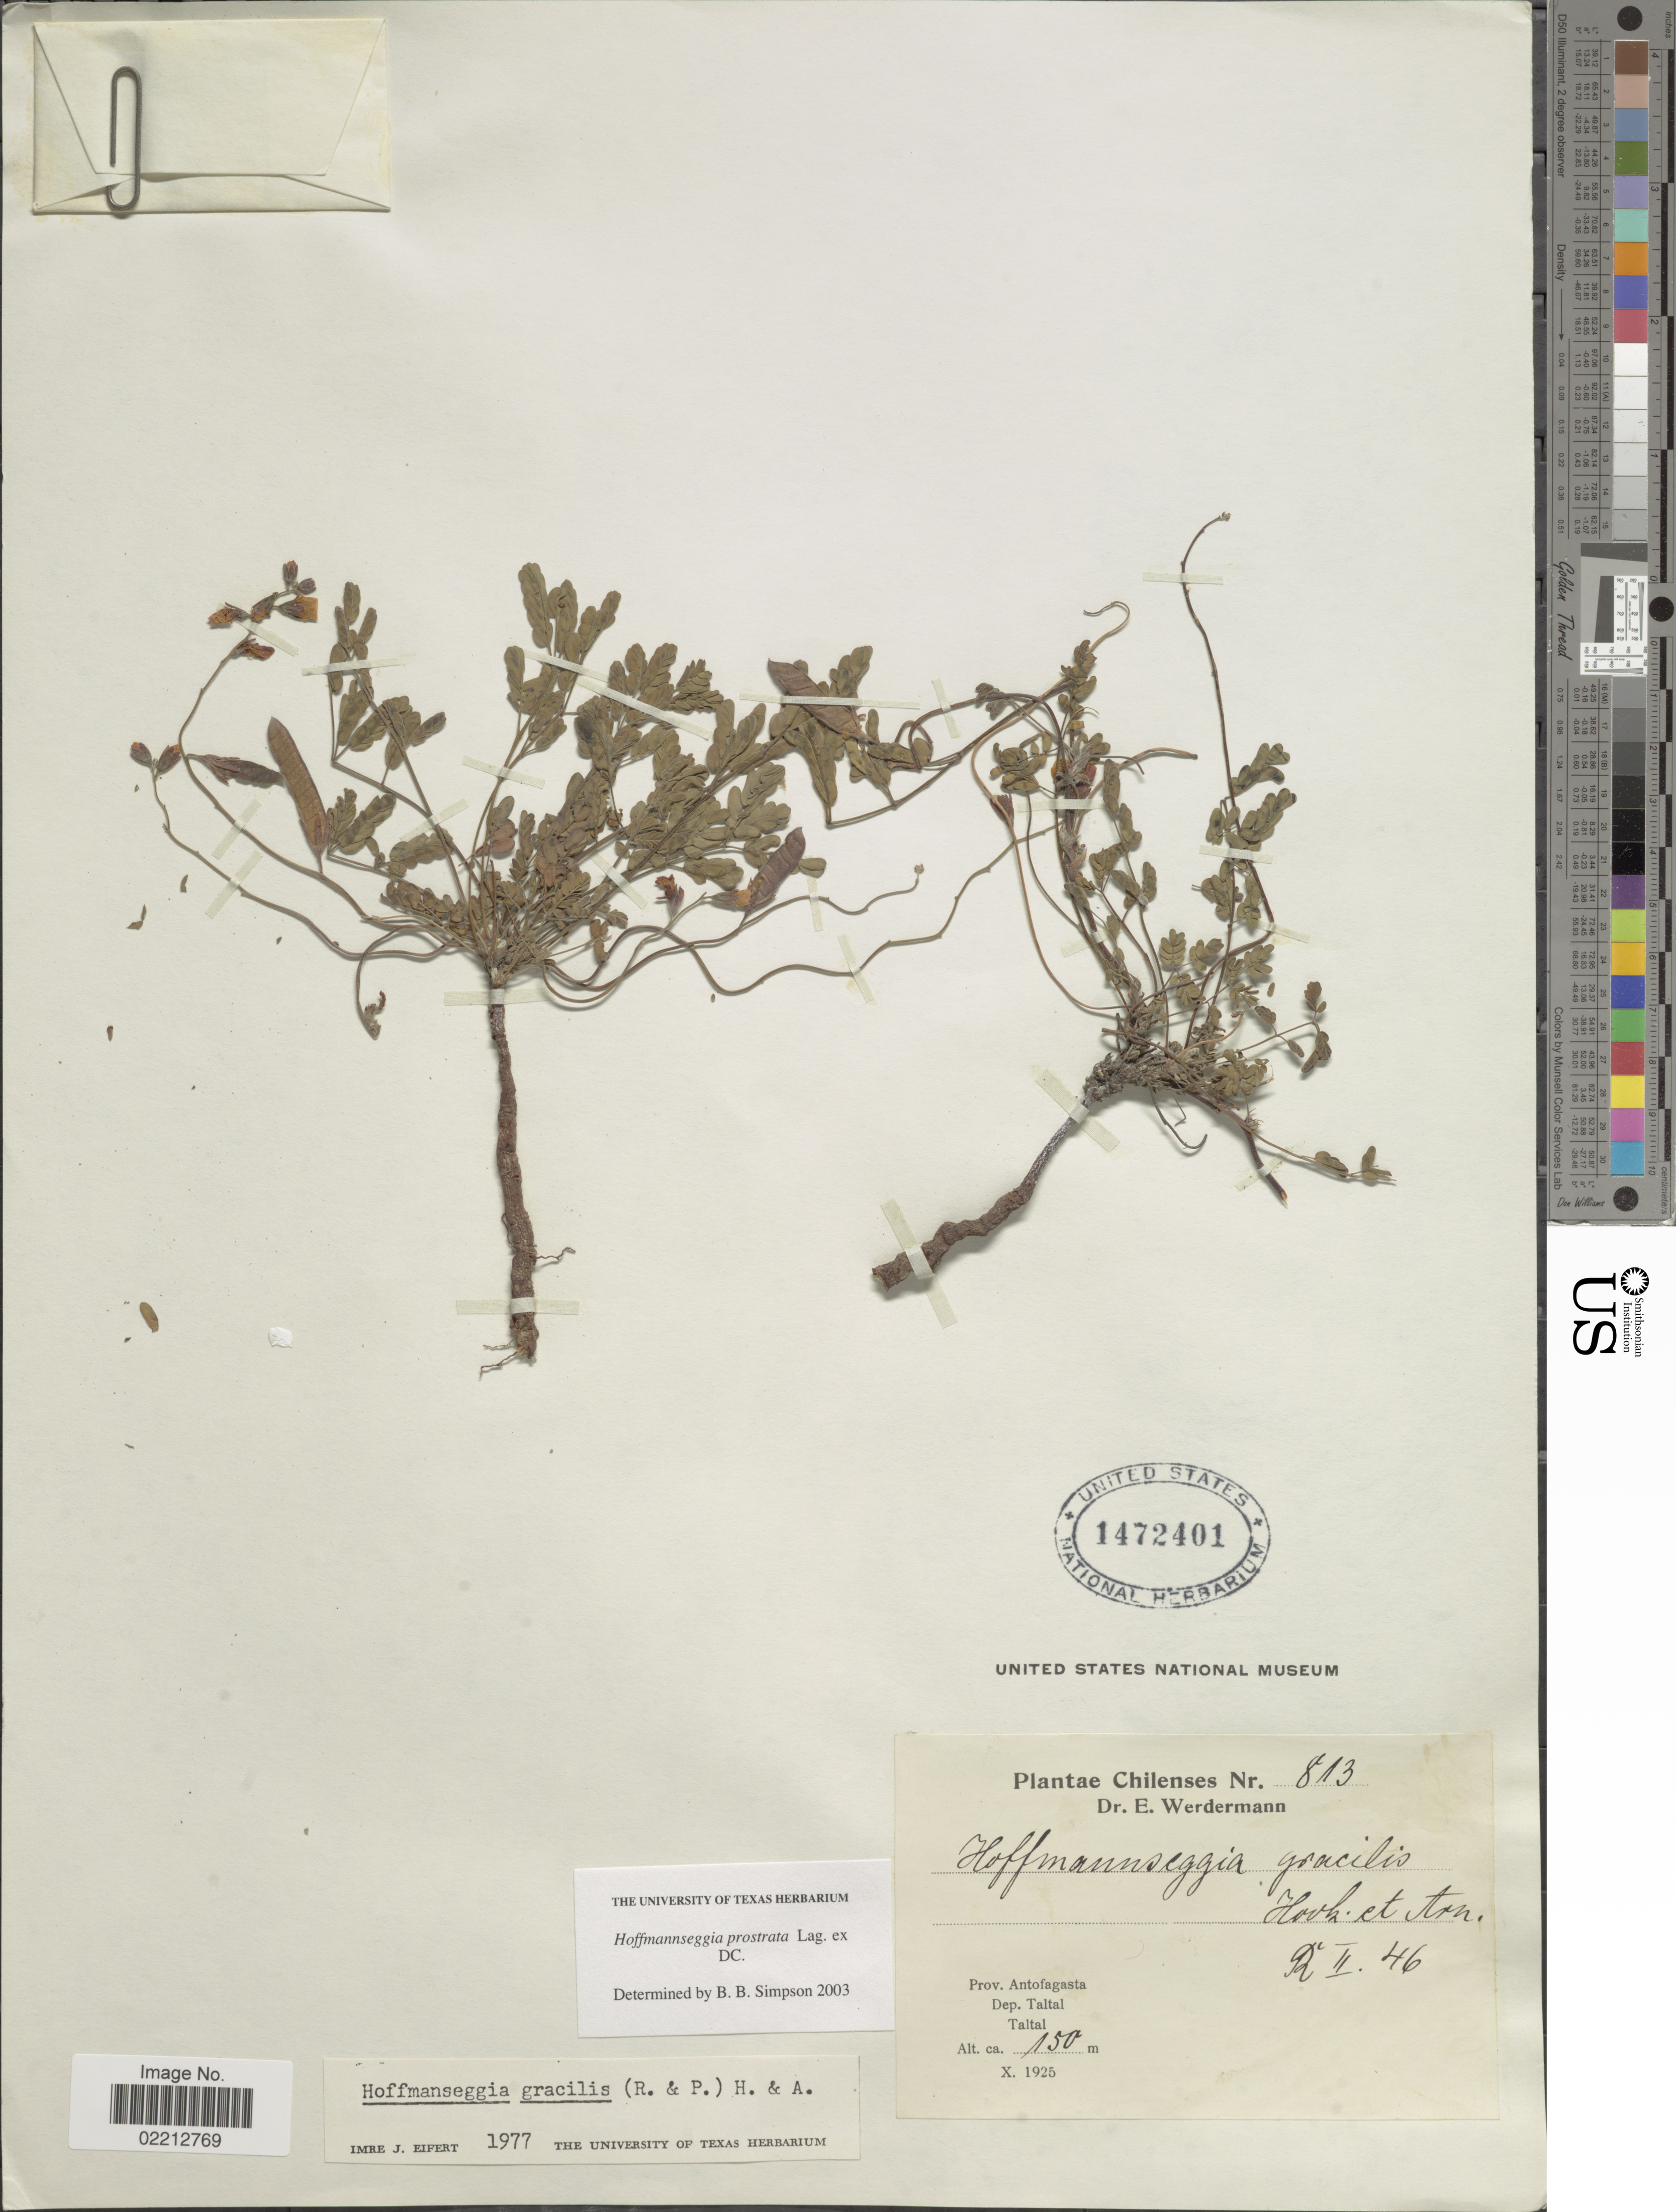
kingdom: Plantae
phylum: Tracheophyta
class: Magnoliopsida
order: Fabales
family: Fabaceae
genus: Hoffmannseggia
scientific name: Hoffmannseggia prostrata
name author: Lag. ex DC.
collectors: E. Werdermann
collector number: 813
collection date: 1925-10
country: Chile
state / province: Antofagasta (II)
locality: Dep. Taltal, Taltal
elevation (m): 150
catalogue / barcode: US 1472401